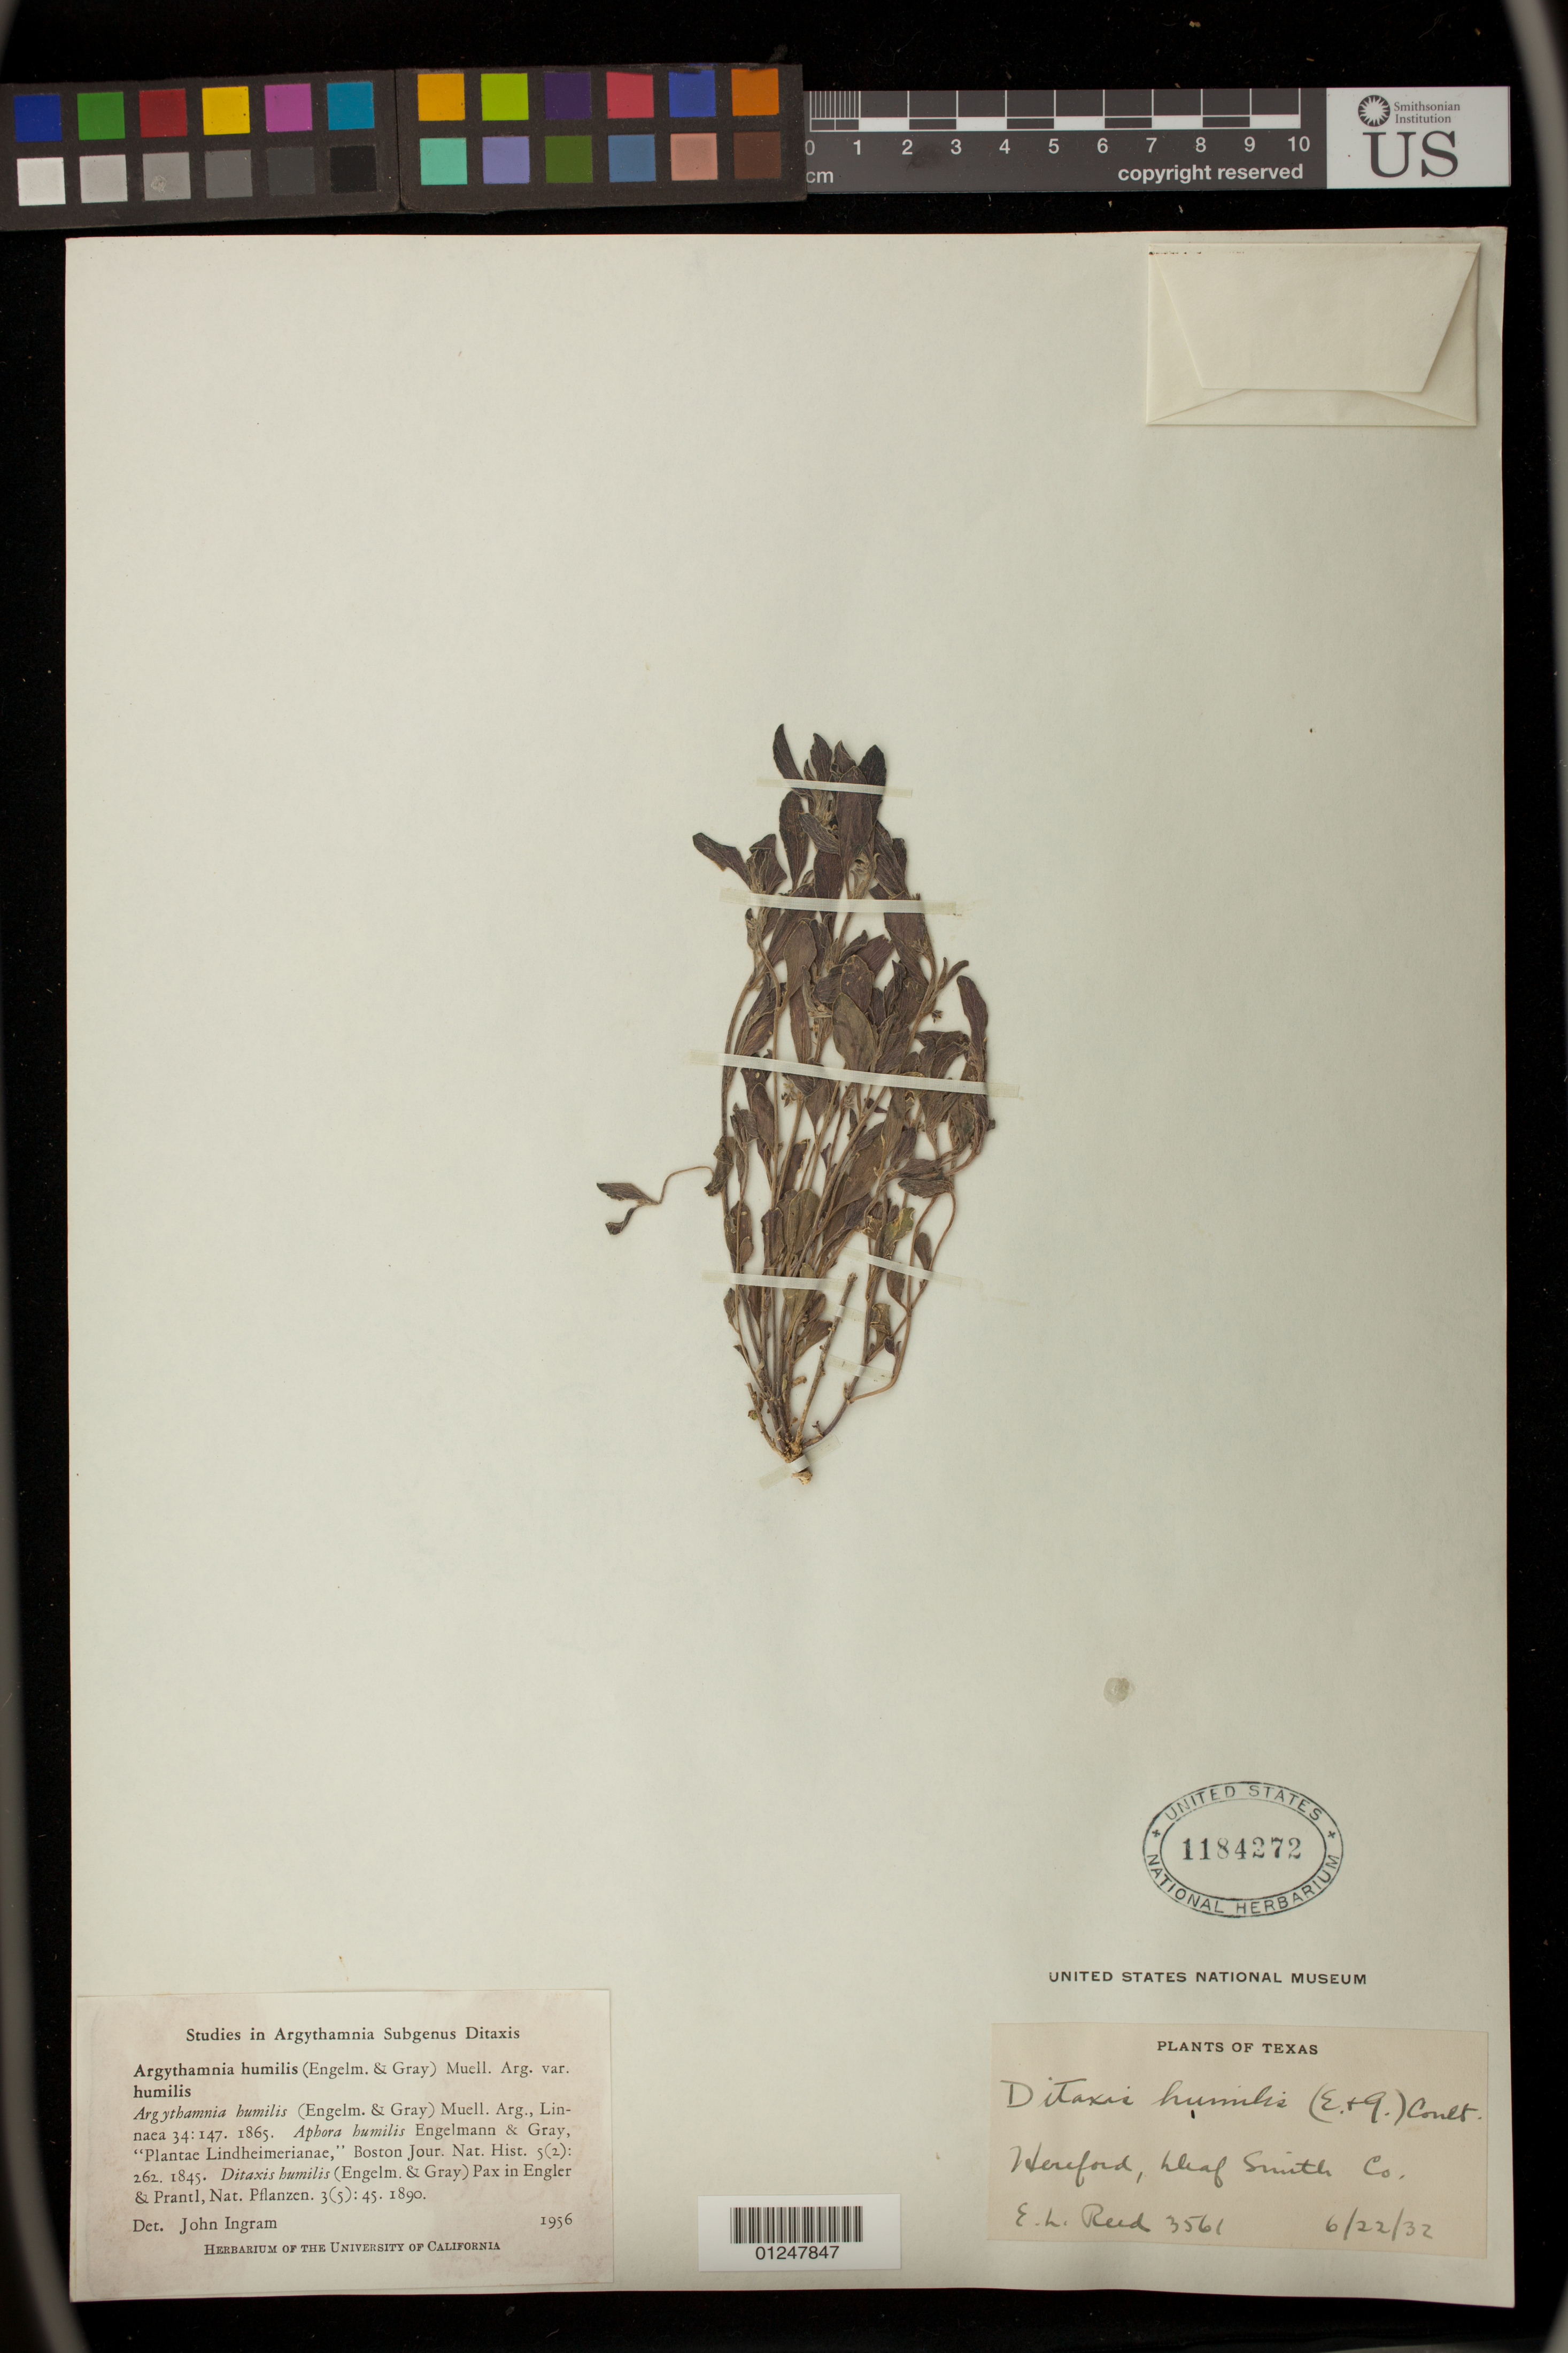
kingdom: Plantae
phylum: Tracheophyta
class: Magnoliopsida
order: Malpighiales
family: Euphorbiaceae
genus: Argythamnia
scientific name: Argythamnia humilis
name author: (Engelm. & A. Gray) Müll. Arg.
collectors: E. Reed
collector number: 3561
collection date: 1932-06-22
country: United States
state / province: Texas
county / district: Deaf Smith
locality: Hereford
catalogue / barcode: US 1184272